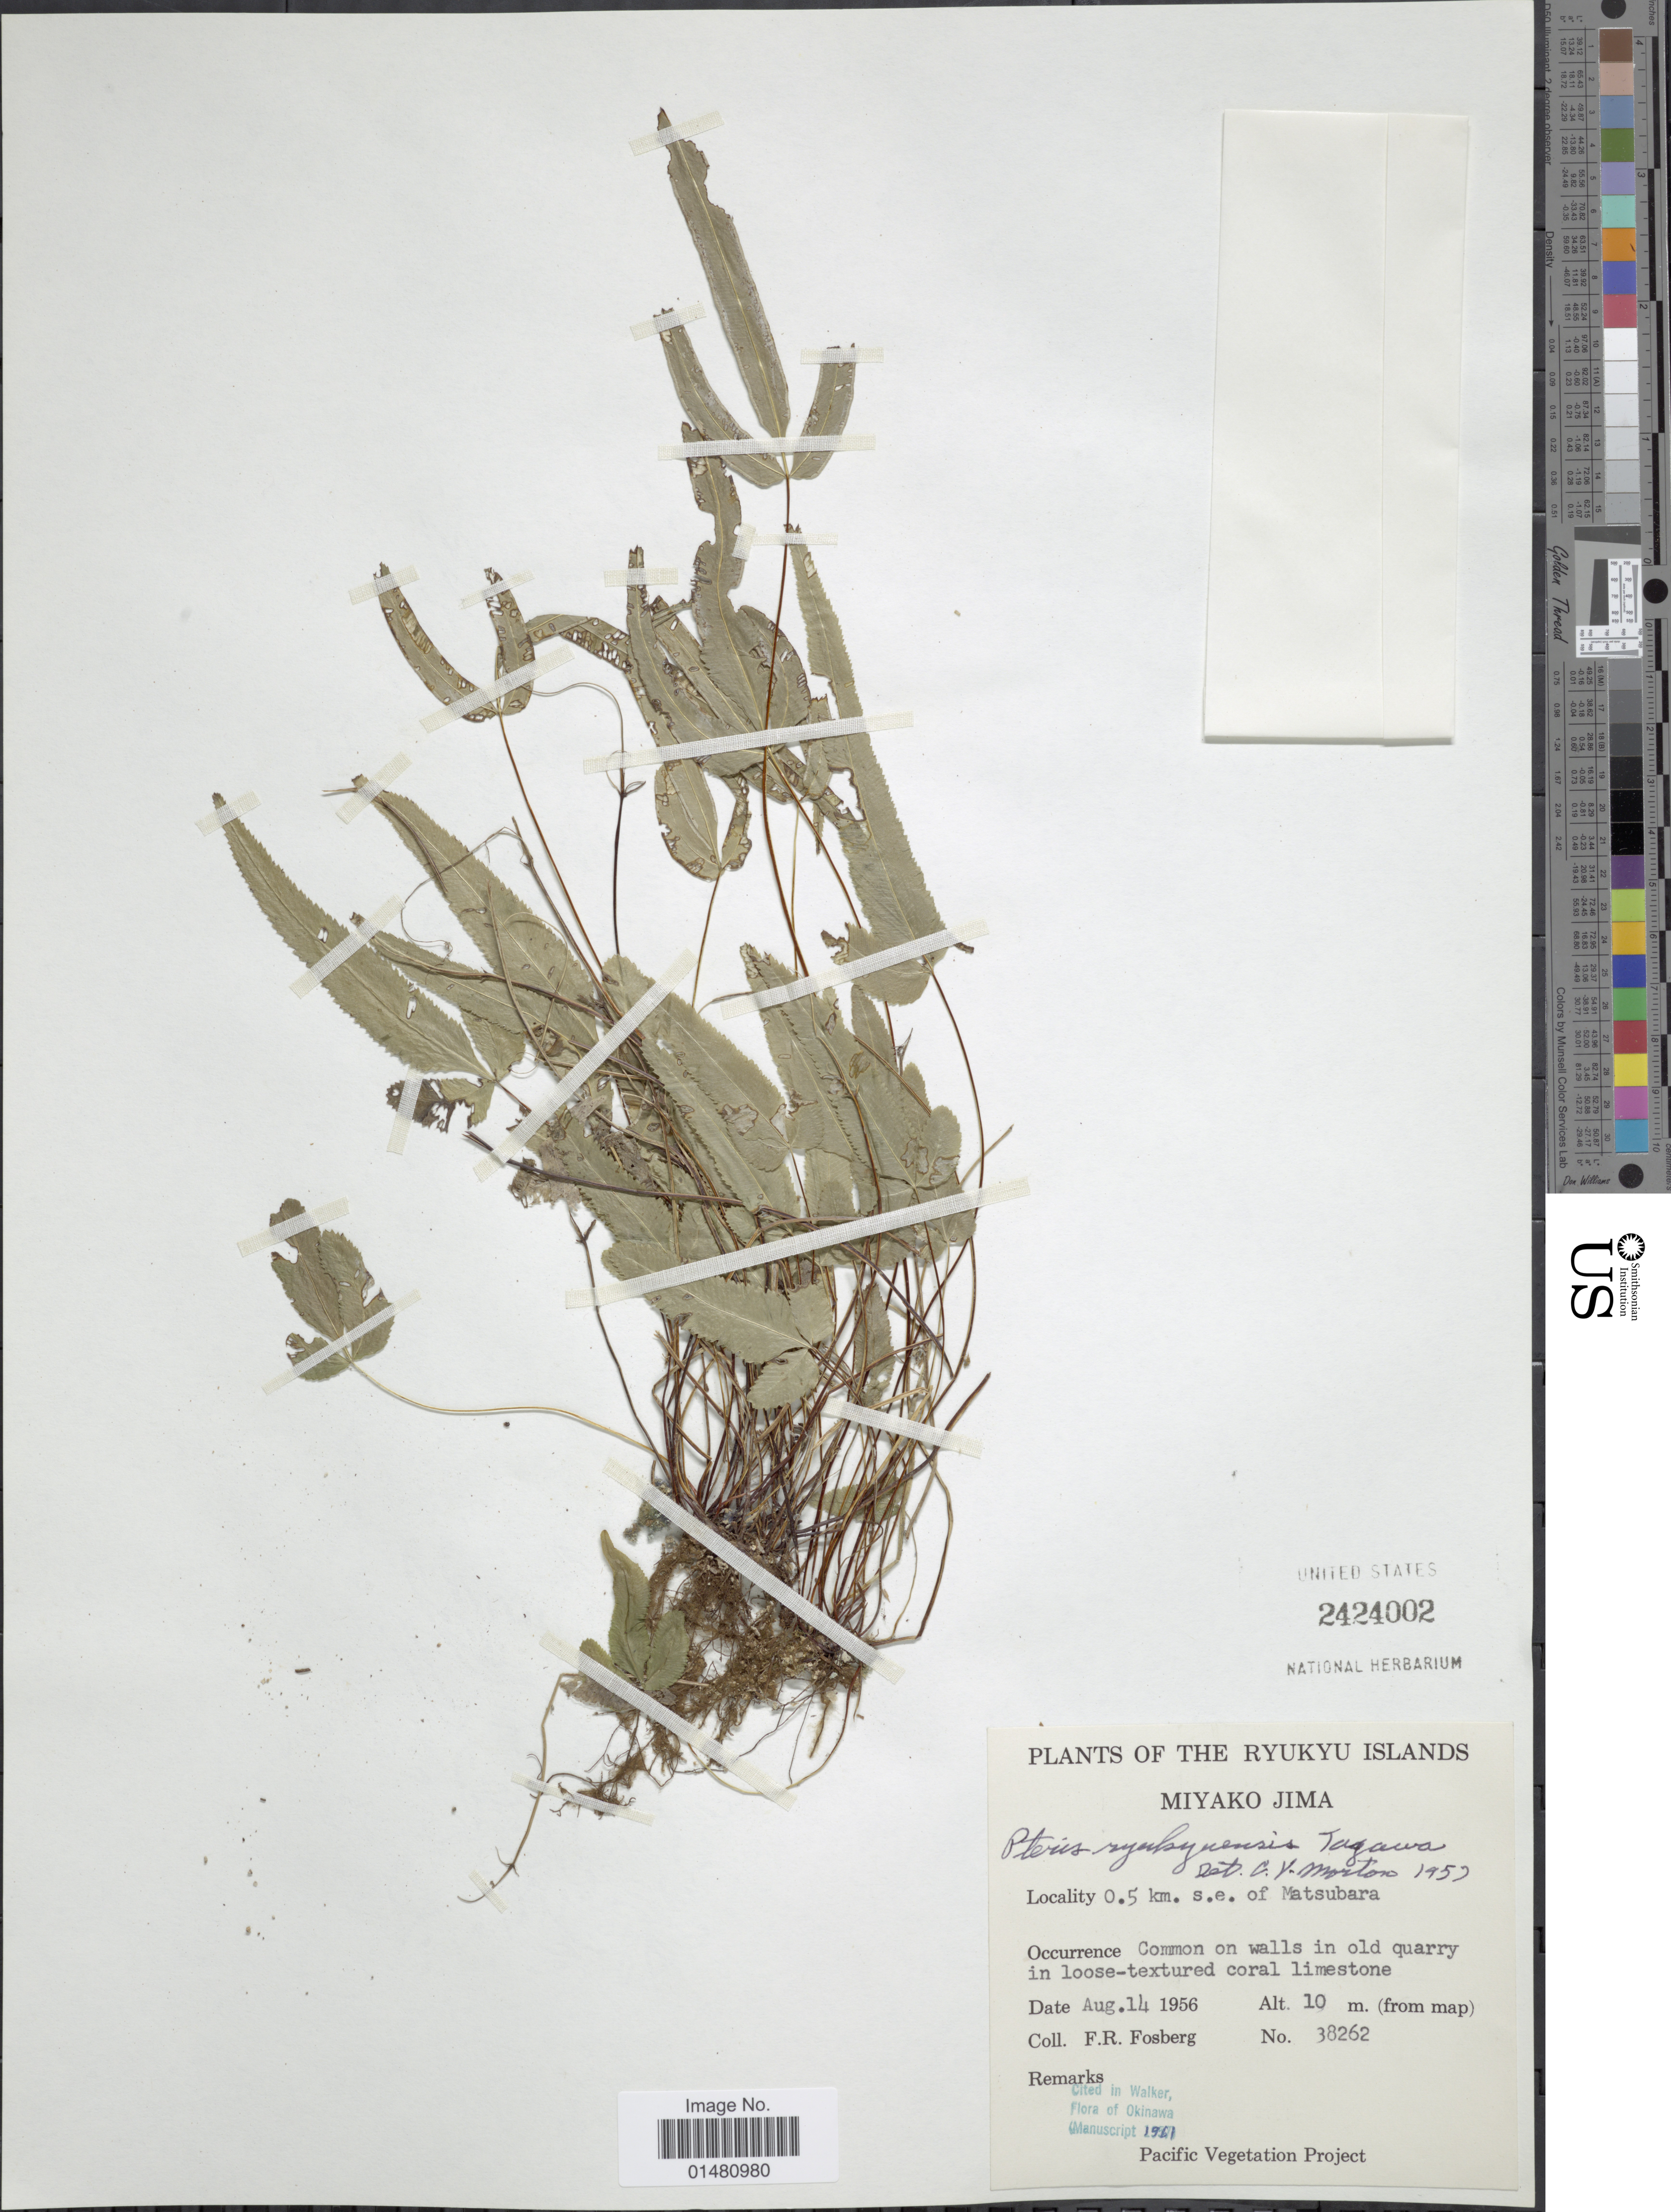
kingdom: Plantae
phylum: Tracheophyta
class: Polypodiopsida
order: Polypodiales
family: Pteridaceae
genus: Pteris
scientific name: Pteris ryukyuensis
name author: Tagawa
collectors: F. R. Fosberg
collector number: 38262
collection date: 1956-08-14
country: Japan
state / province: Okinawa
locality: The Ryukyu Islands, Miyako Jima, 0.5 km. s.e. of Matsubara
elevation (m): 10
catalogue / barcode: US 2424002